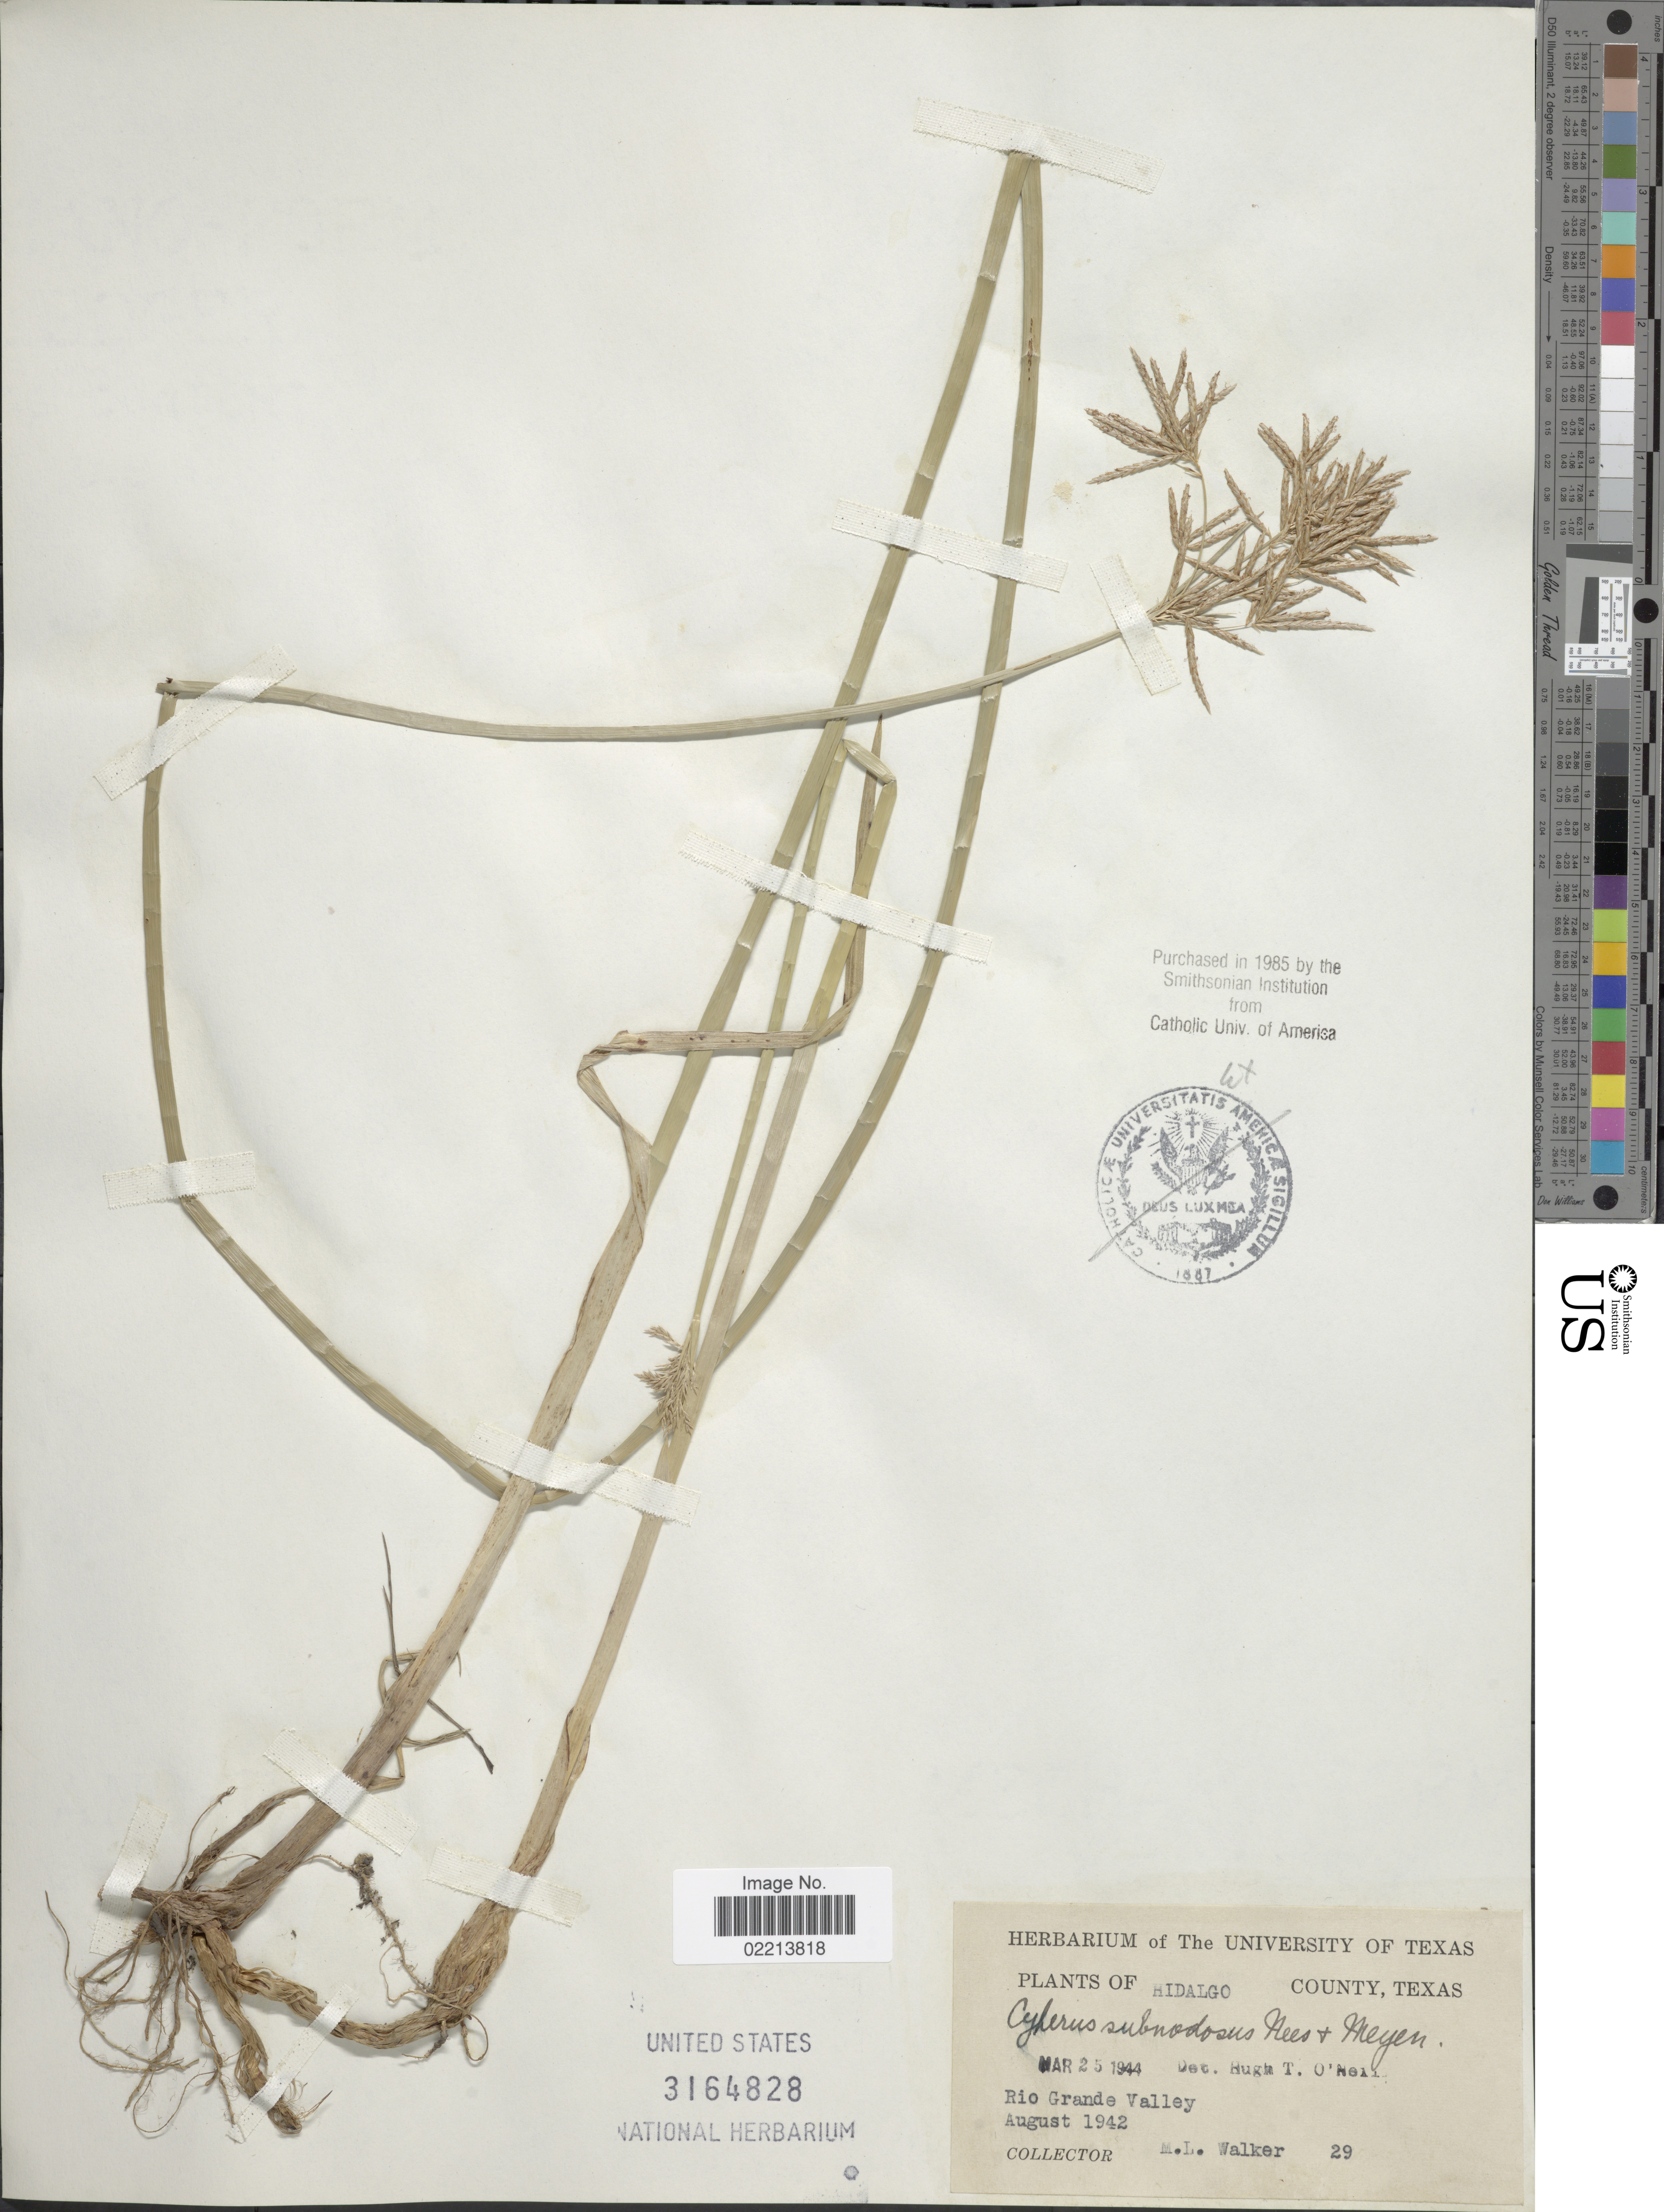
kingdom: Plantae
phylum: Tracheophyta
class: Liliopsida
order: Poales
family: Cyperaceae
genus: Cyperus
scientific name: Cyperus articulatus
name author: L.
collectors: M. Walker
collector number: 29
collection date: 1942-08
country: United States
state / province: Texas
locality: Hidalgo County. Rio Grande Valley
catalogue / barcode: US 3164828